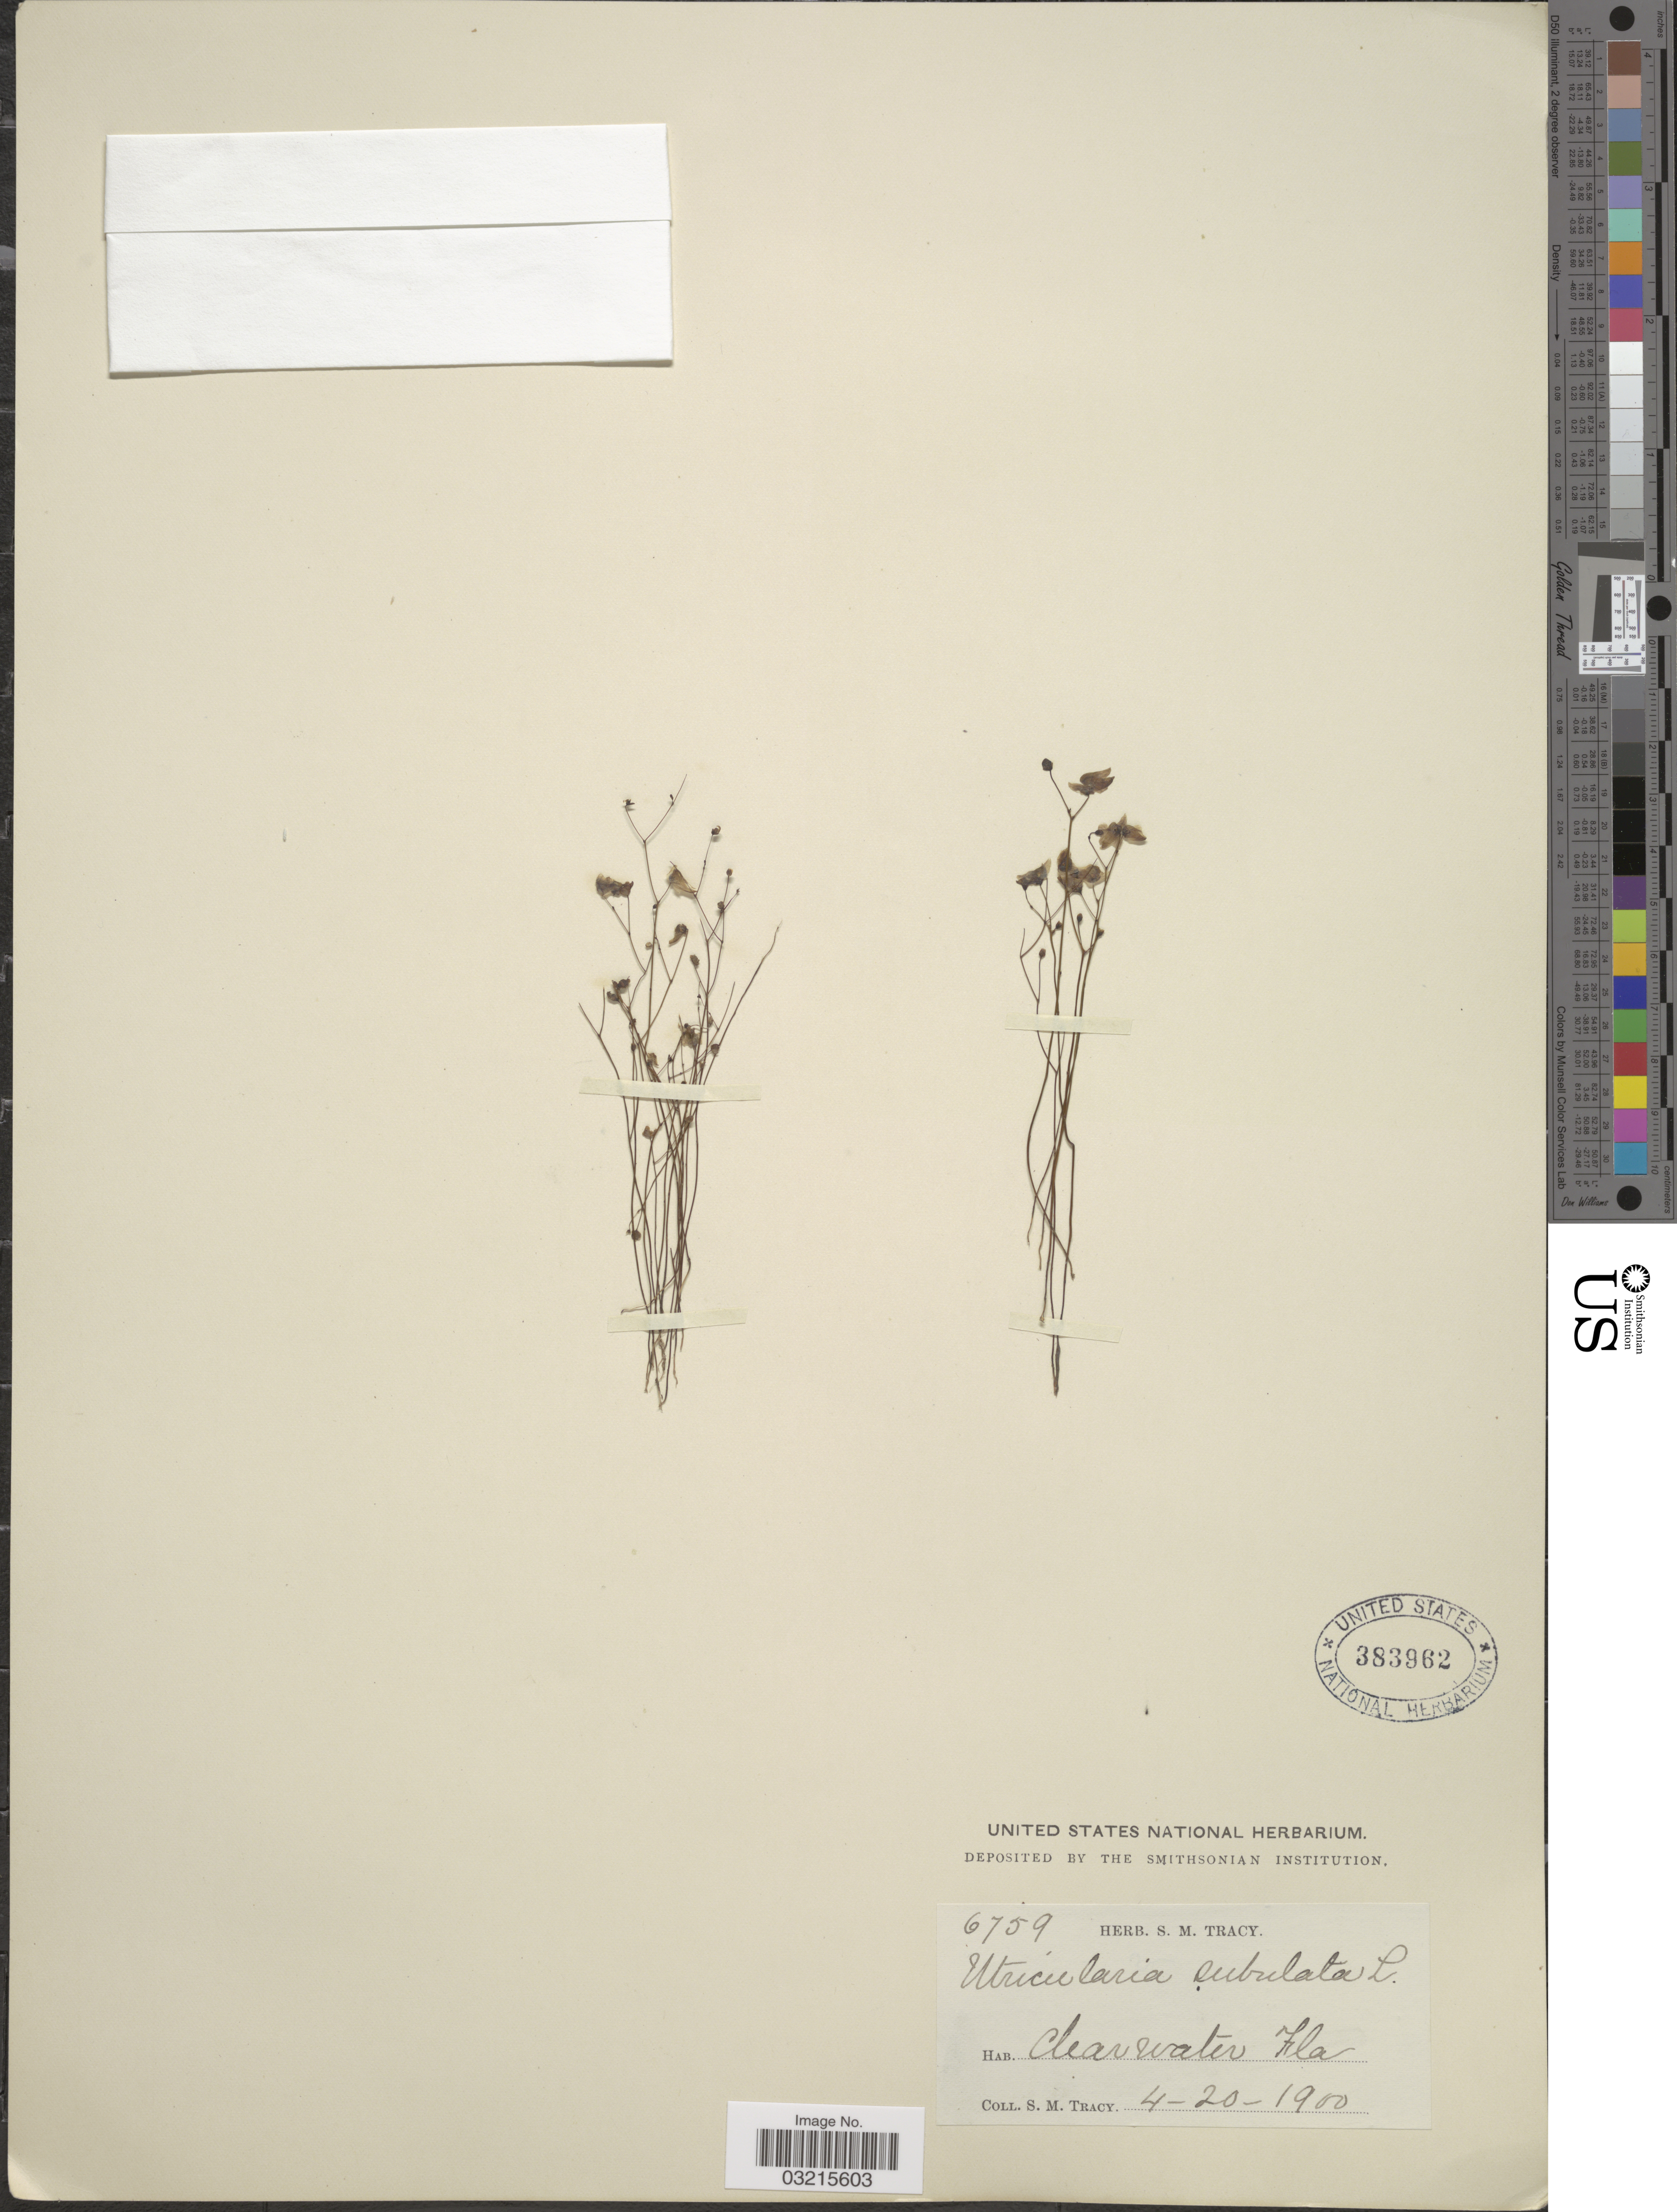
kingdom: Plantae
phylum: Tracheophyta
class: Magnoliopsida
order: Lamiales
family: Lentibulariaceae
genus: Utricularia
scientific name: Utricularia subulata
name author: L.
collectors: S. M. Tracy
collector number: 6759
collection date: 1900-04-20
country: United States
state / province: Florida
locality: Clearwater.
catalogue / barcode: US 383962